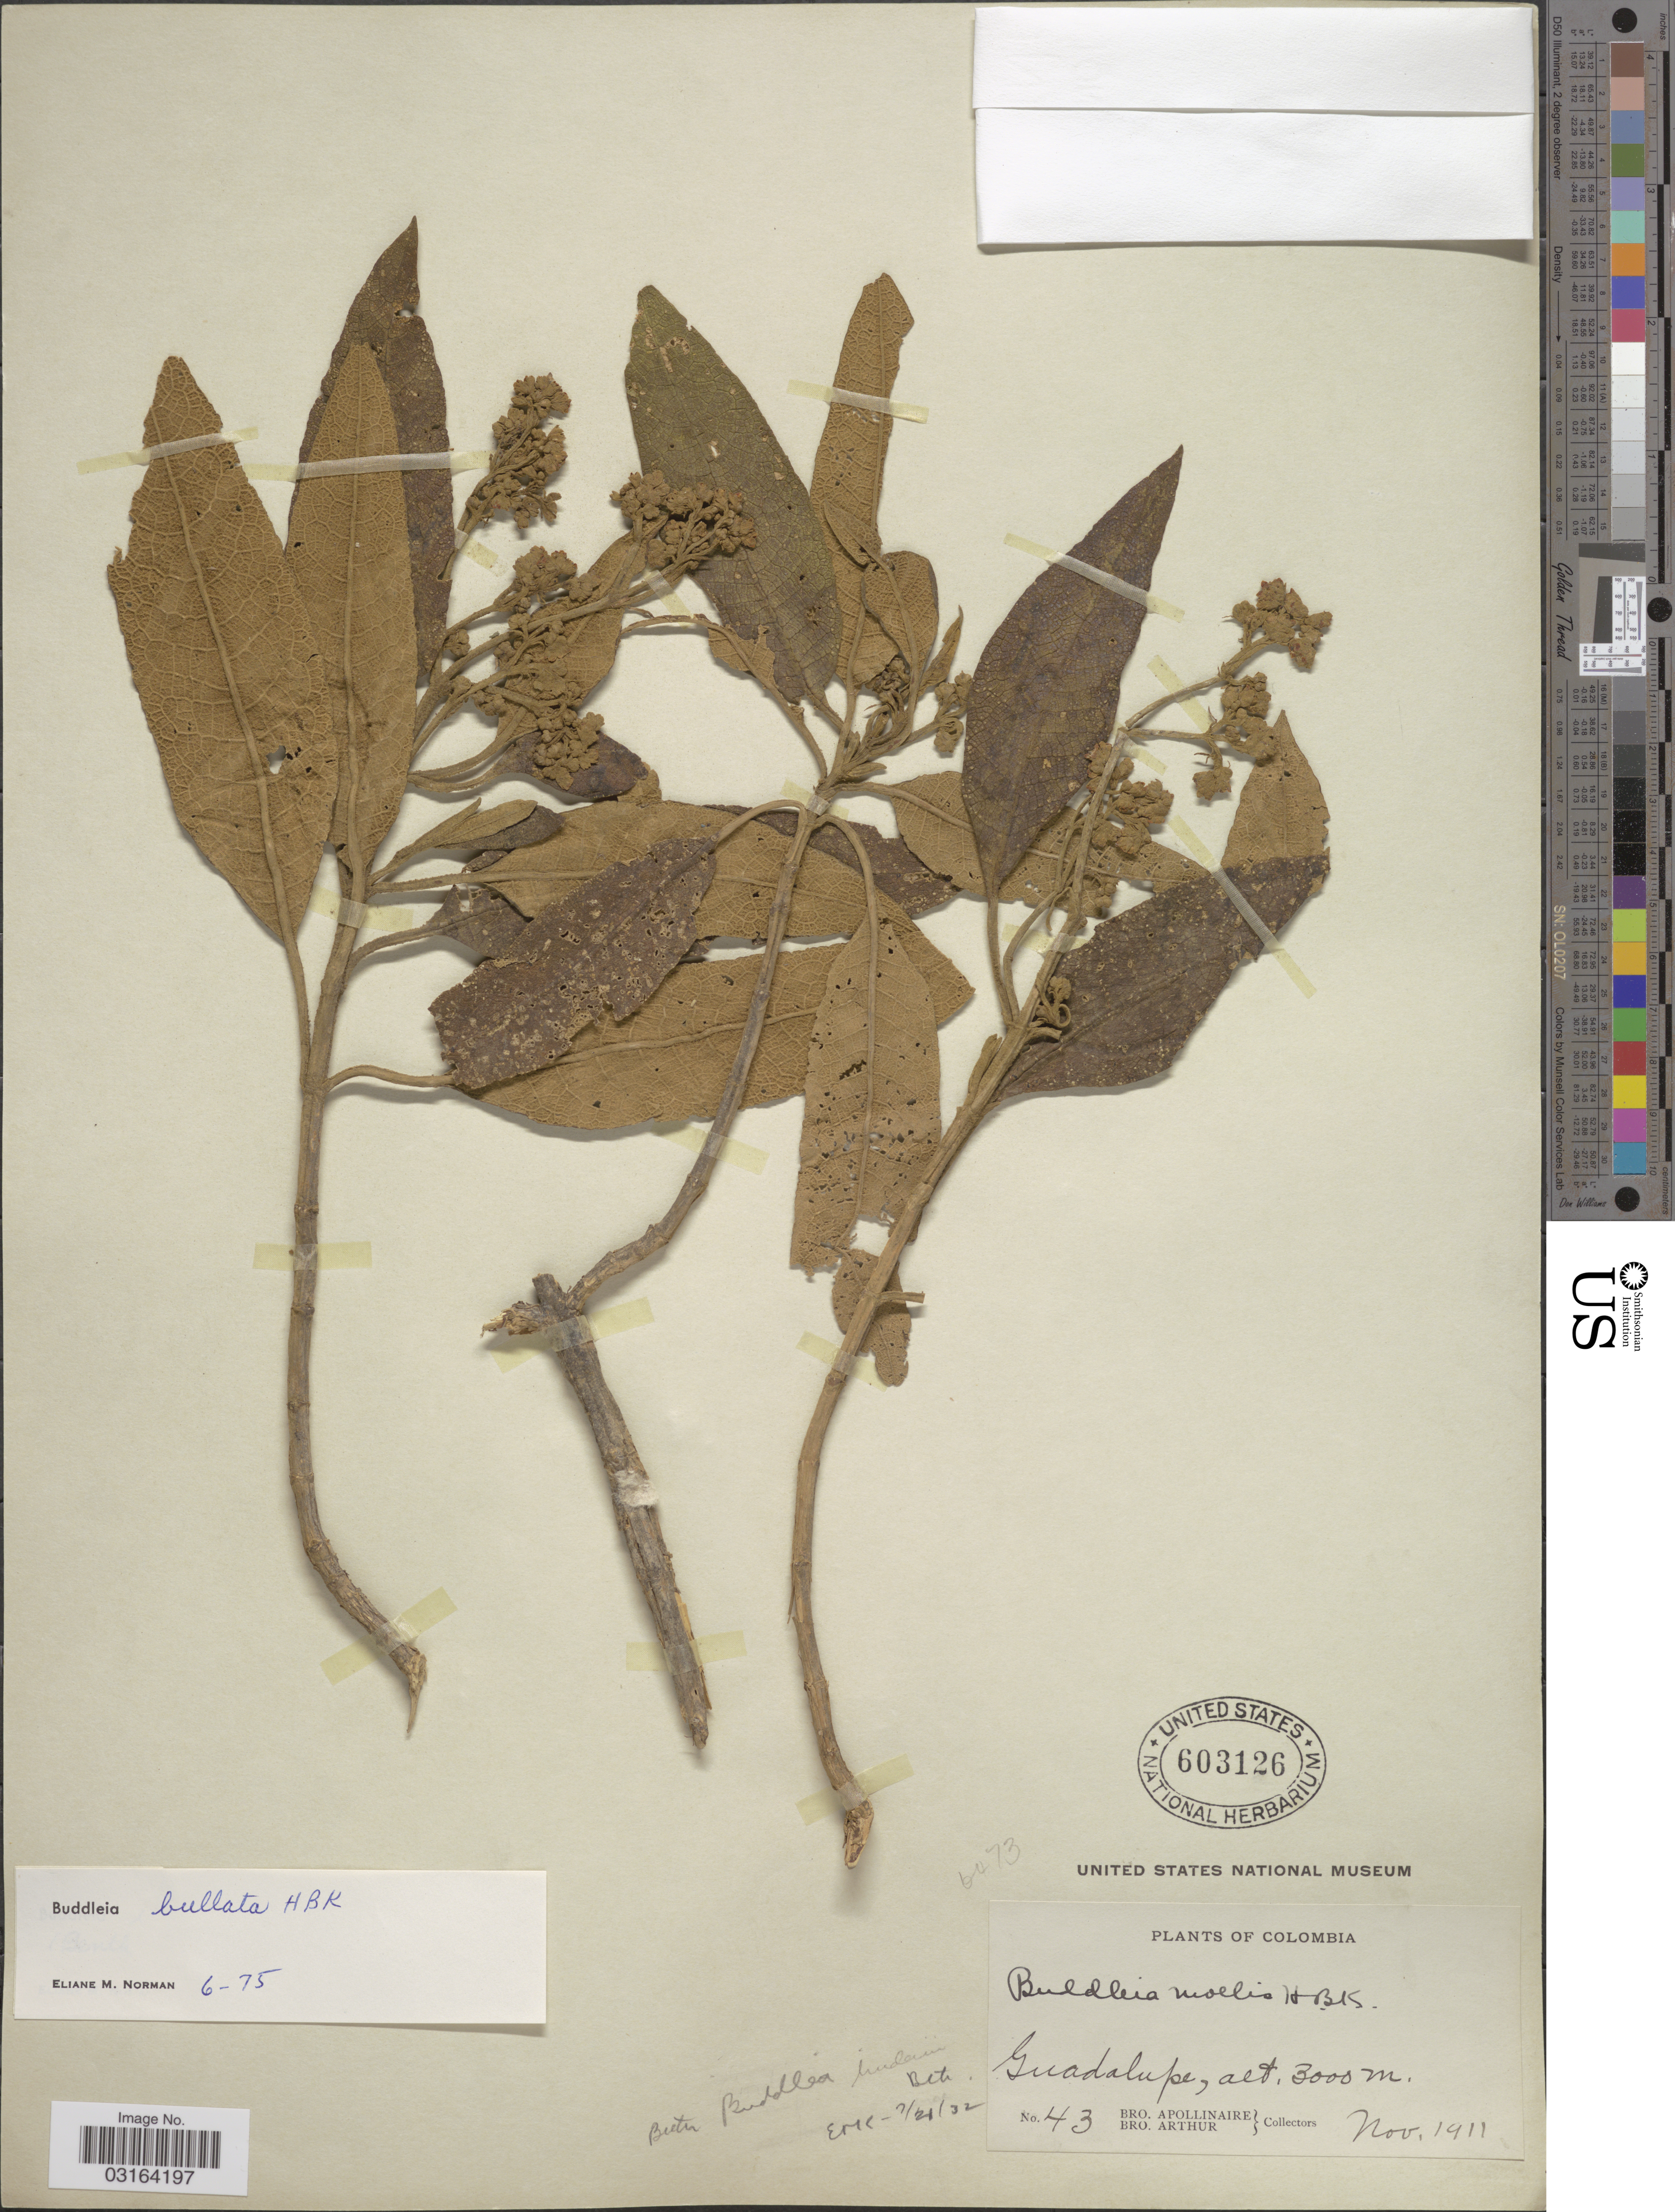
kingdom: Plantae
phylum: Tracheophyta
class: Magnoliopsida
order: Lamiales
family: Scrophulariaceae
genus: Buddleja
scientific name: Buddleja bullata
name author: Kunth in Humb. & et al.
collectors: Bro. Apollinaire & Bro. Arthur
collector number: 43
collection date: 1911-11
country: Colombia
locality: Guadalupe.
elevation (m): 3000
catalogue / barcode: US 603126